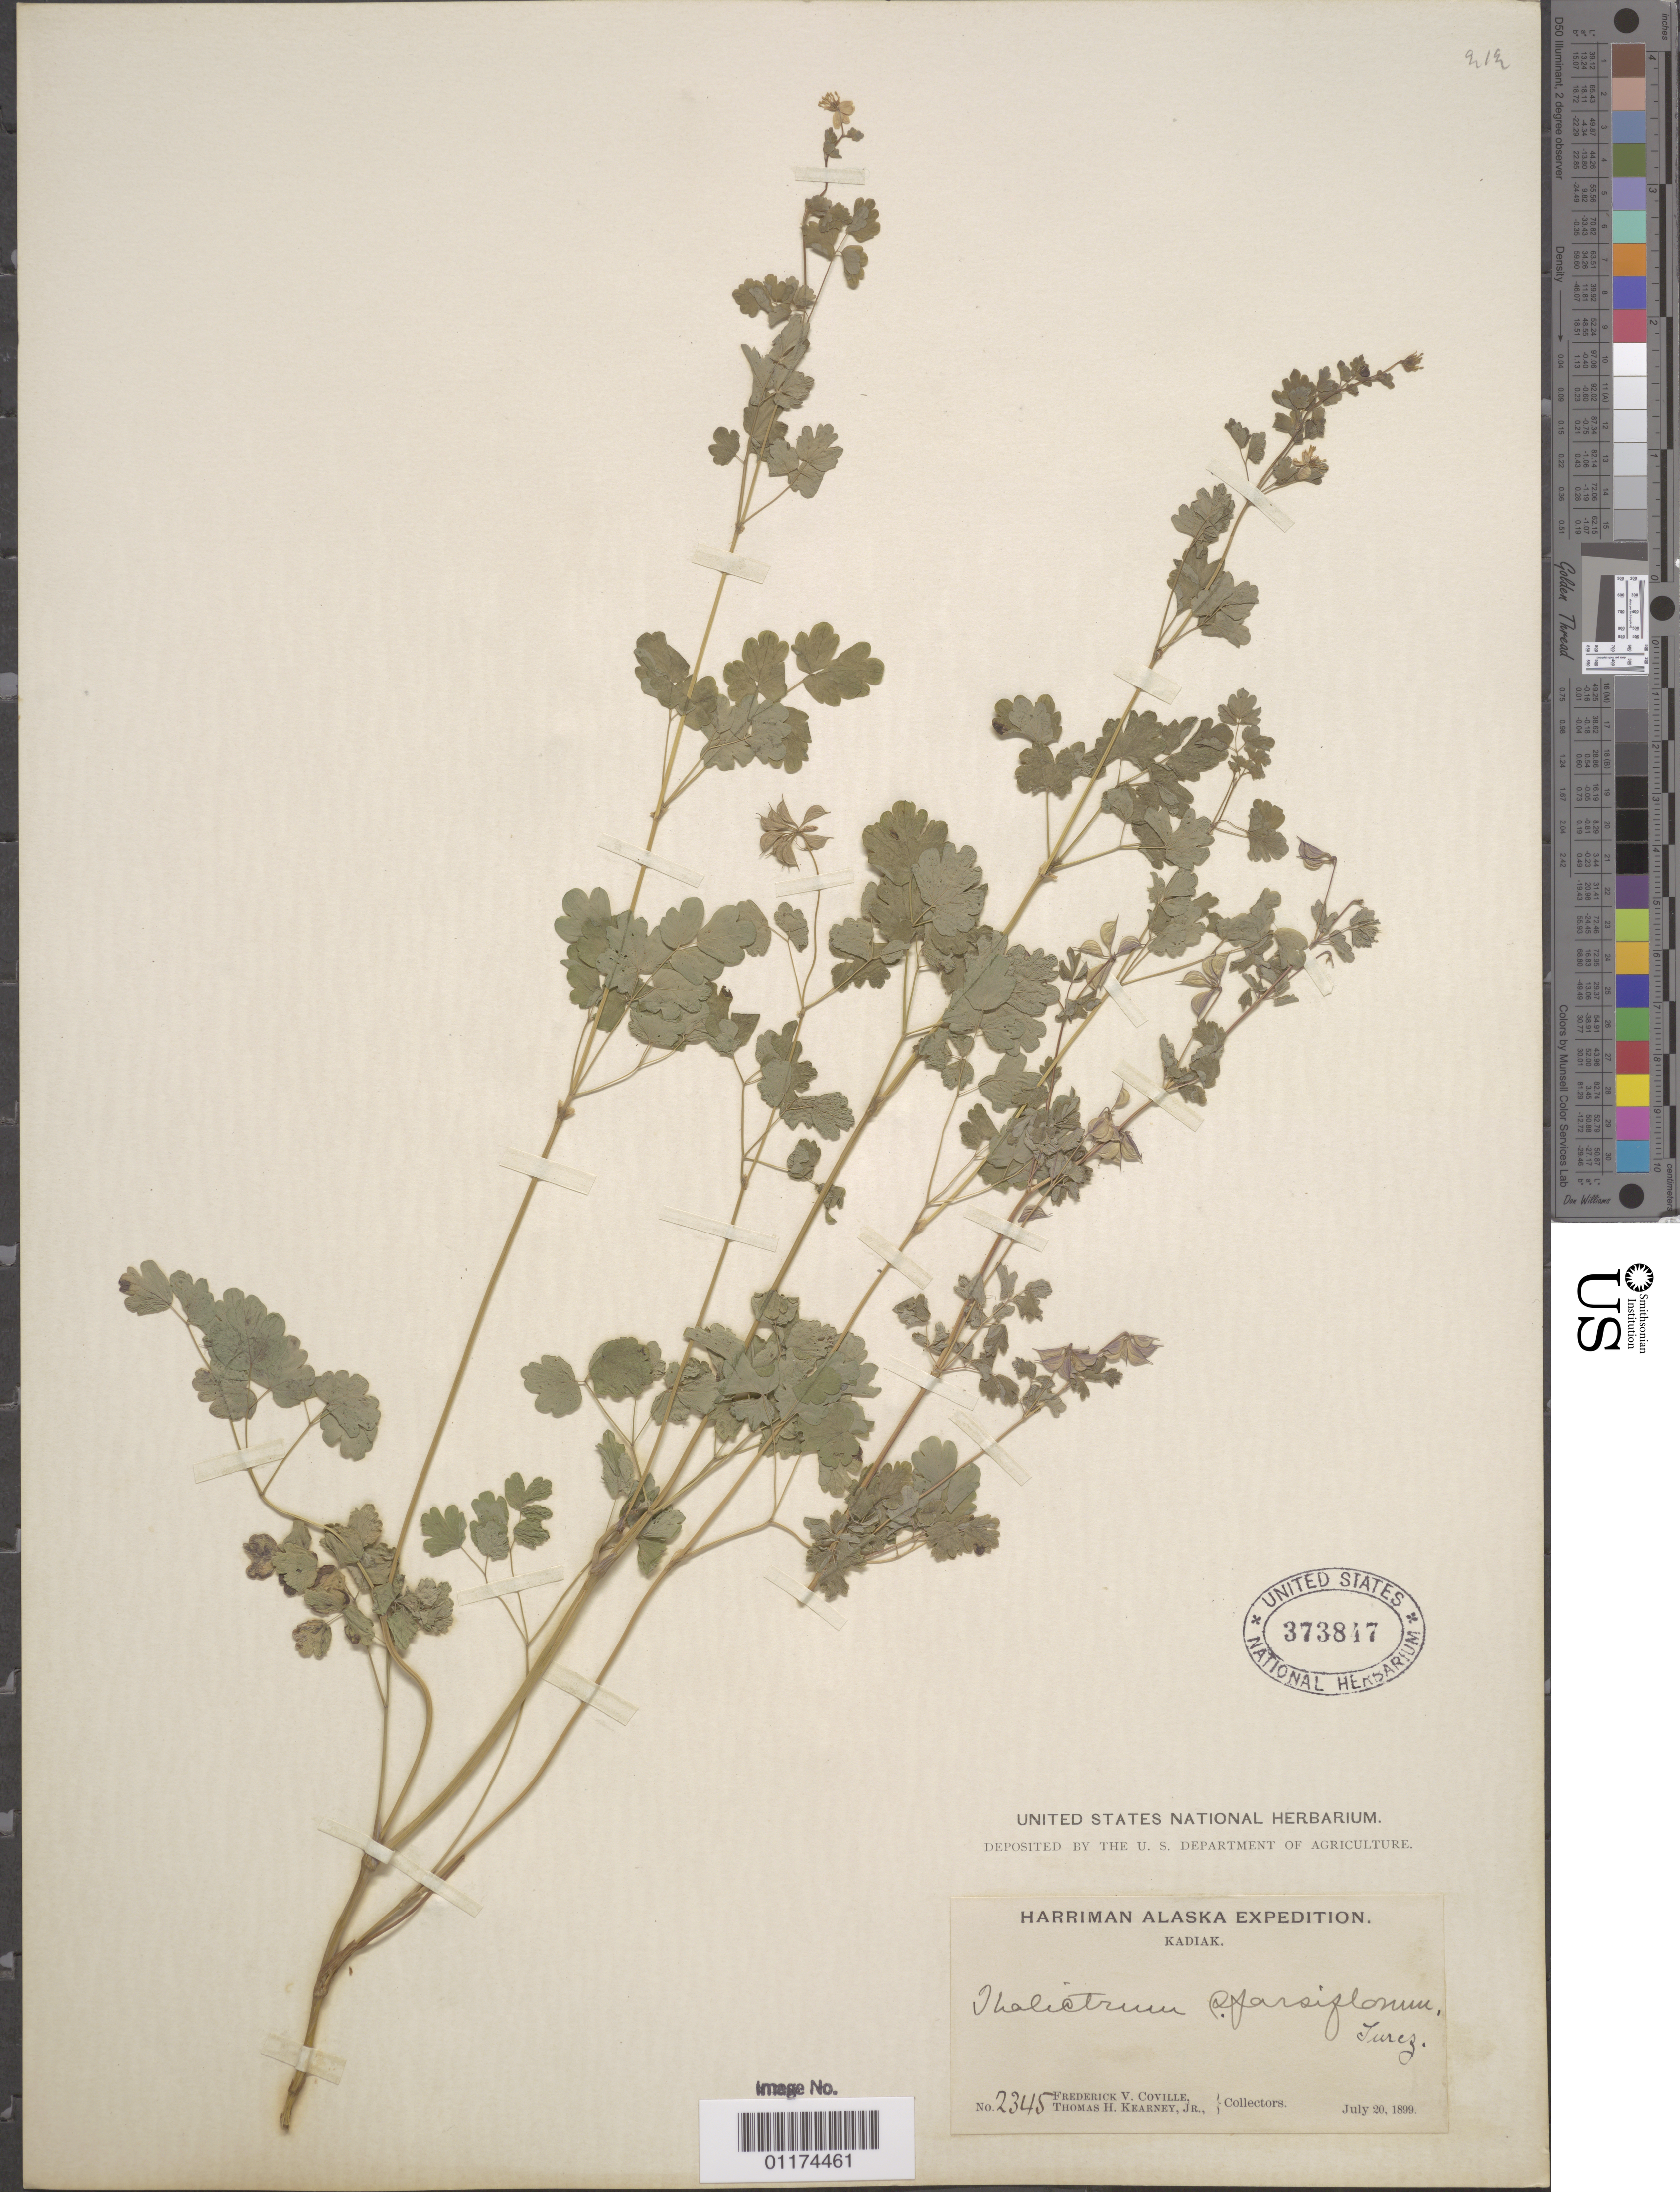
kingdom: Plantae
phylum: Tracheophyta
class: Magnoliopsida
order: Ranunculales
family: Ranunculaceae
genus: Thalictrum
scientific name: Thalictrum sparsiflorum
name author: Turcz. ex Fisch. & C.A. Mey.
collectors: F. V. Coville & T. H. Kearney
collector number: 2345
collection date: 1899-07-20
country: United States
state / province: Alaska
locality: Kadiak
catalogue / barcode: US 373847